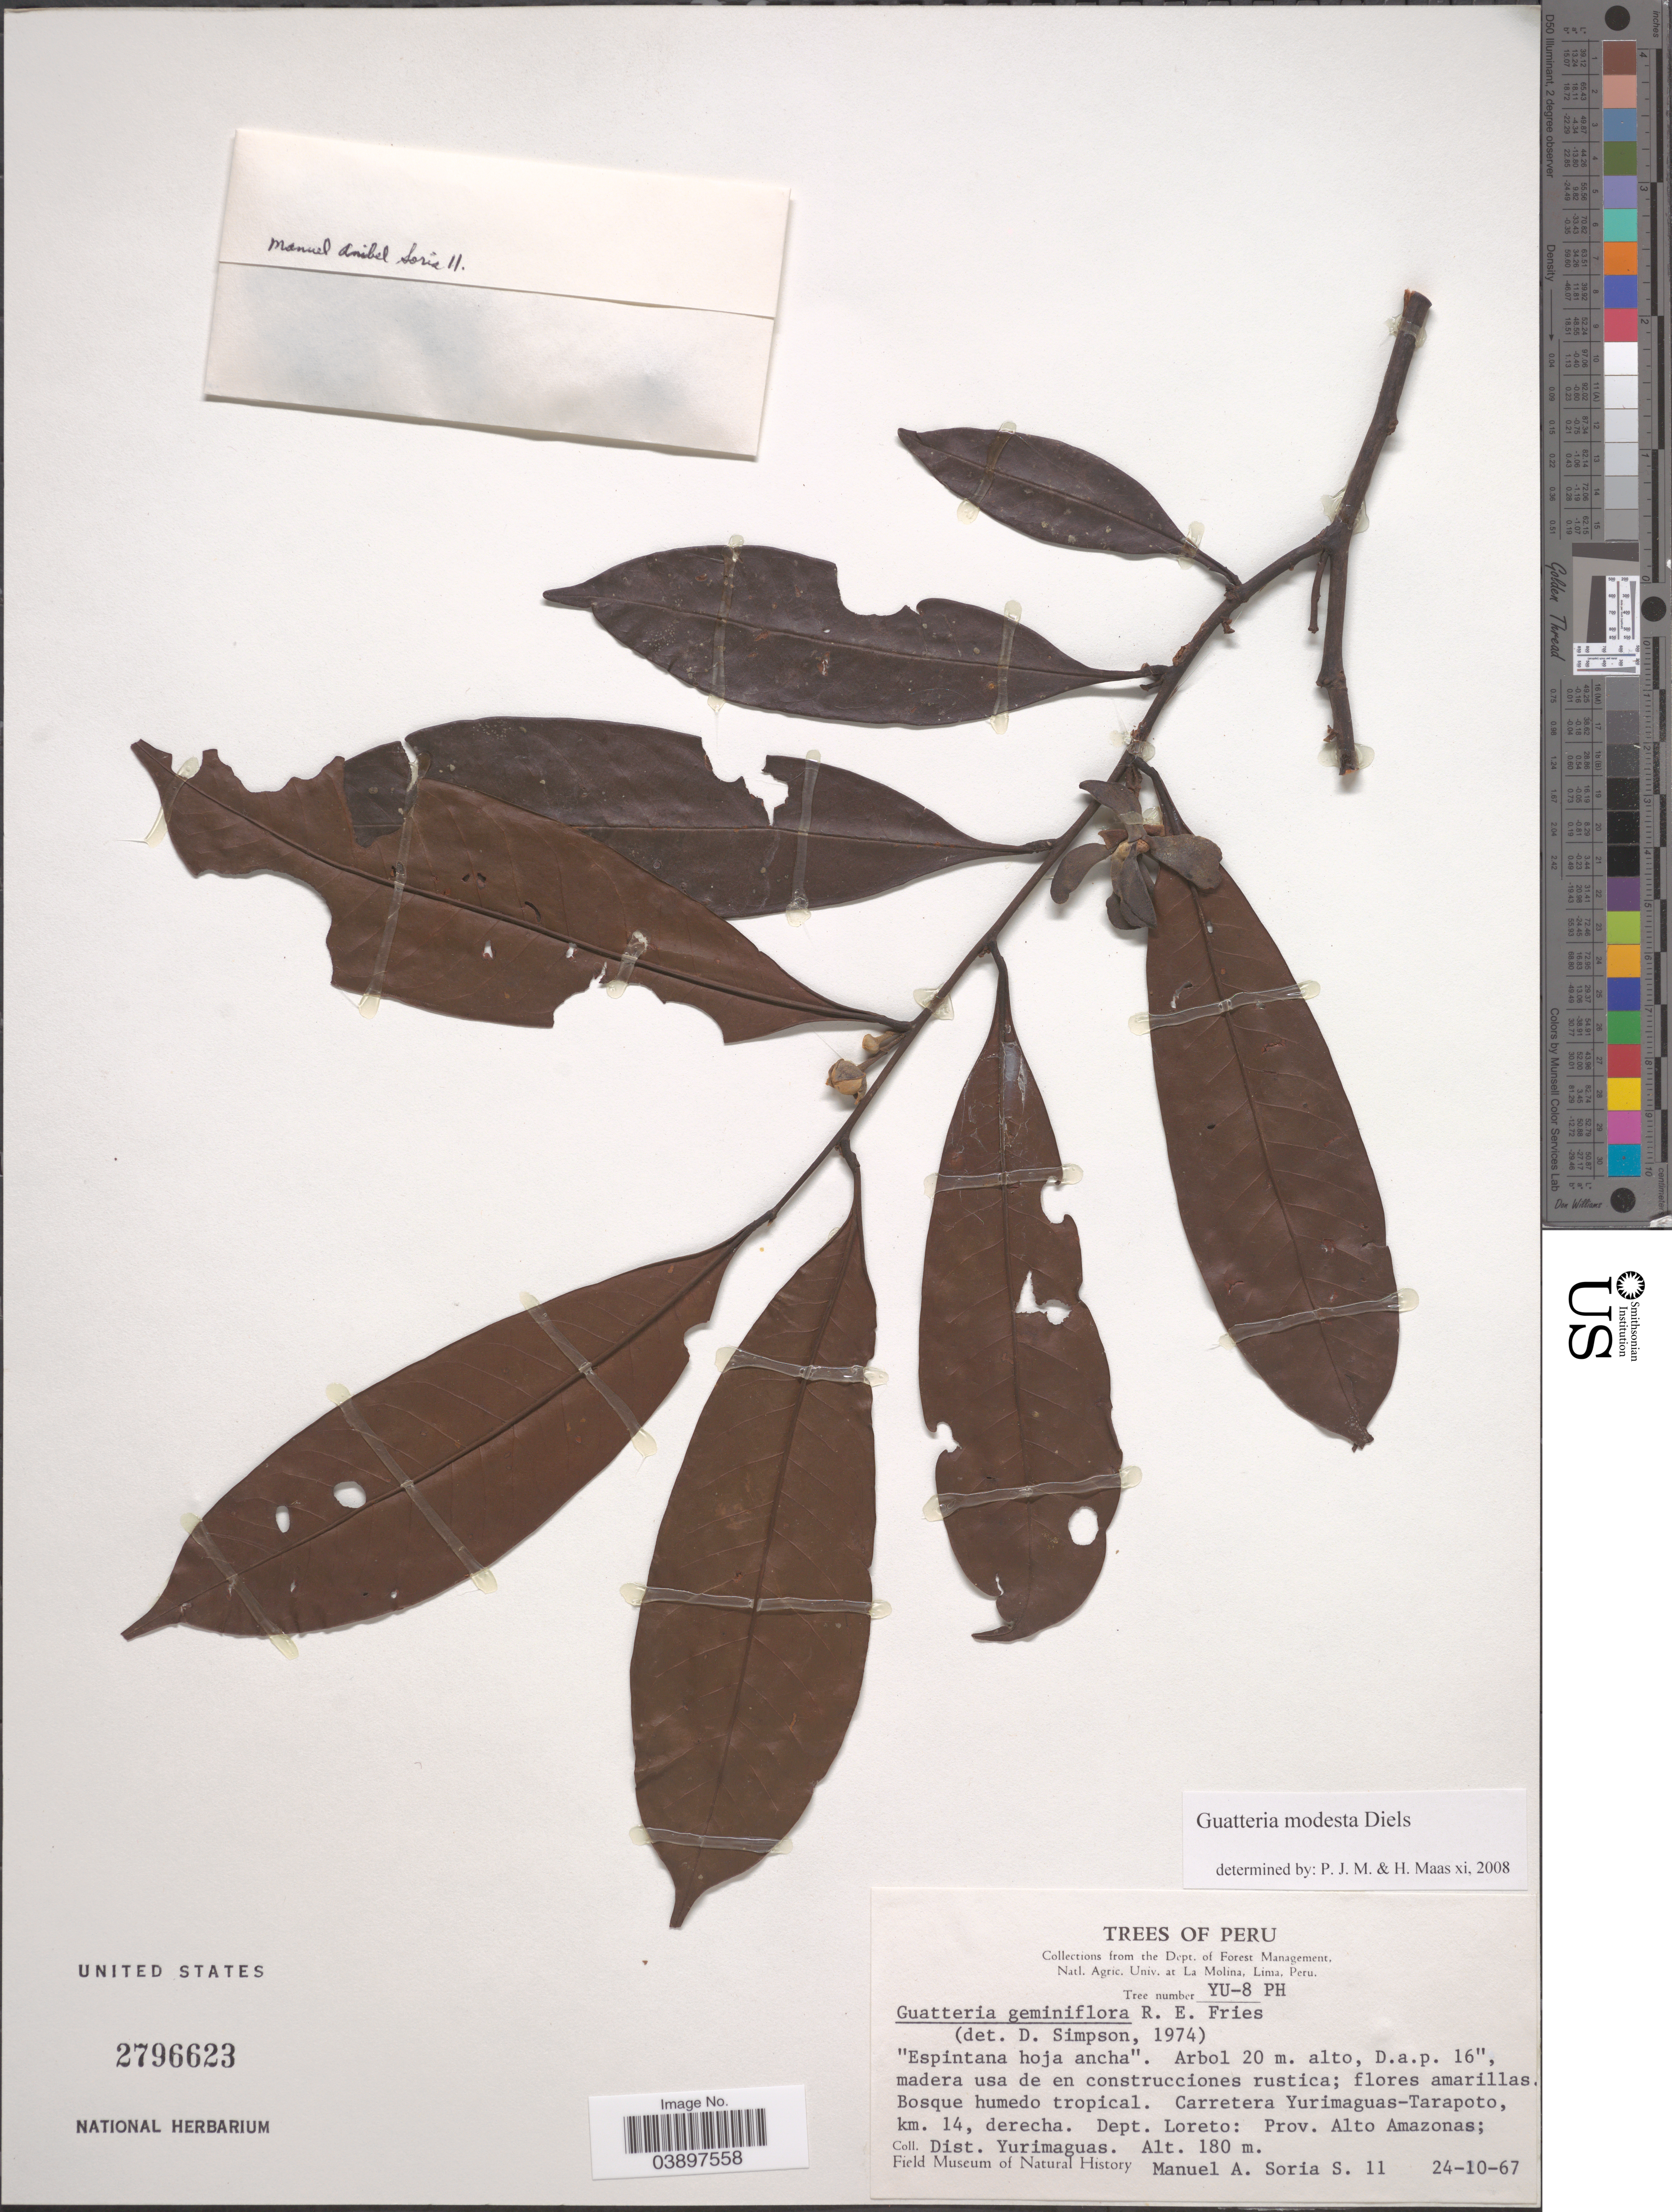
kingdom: Plantae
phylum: Tracheophyta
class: Magnoliopsida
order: Magnoliales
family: Annonaceae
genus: Guatteria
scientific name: Guatteria modesta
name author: Diels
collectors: M. Soria S.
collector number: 11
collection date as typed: Transcribed d/m/y: 24/10/67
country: Peru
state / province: Loreto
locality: Carretera Yurimaguas-Tarapoto, km. 14, derecha. Dept. Loreto: Prov. Alto Amazonas; Dist. Yurimaguas.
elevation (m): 180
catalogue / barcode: US 2796623